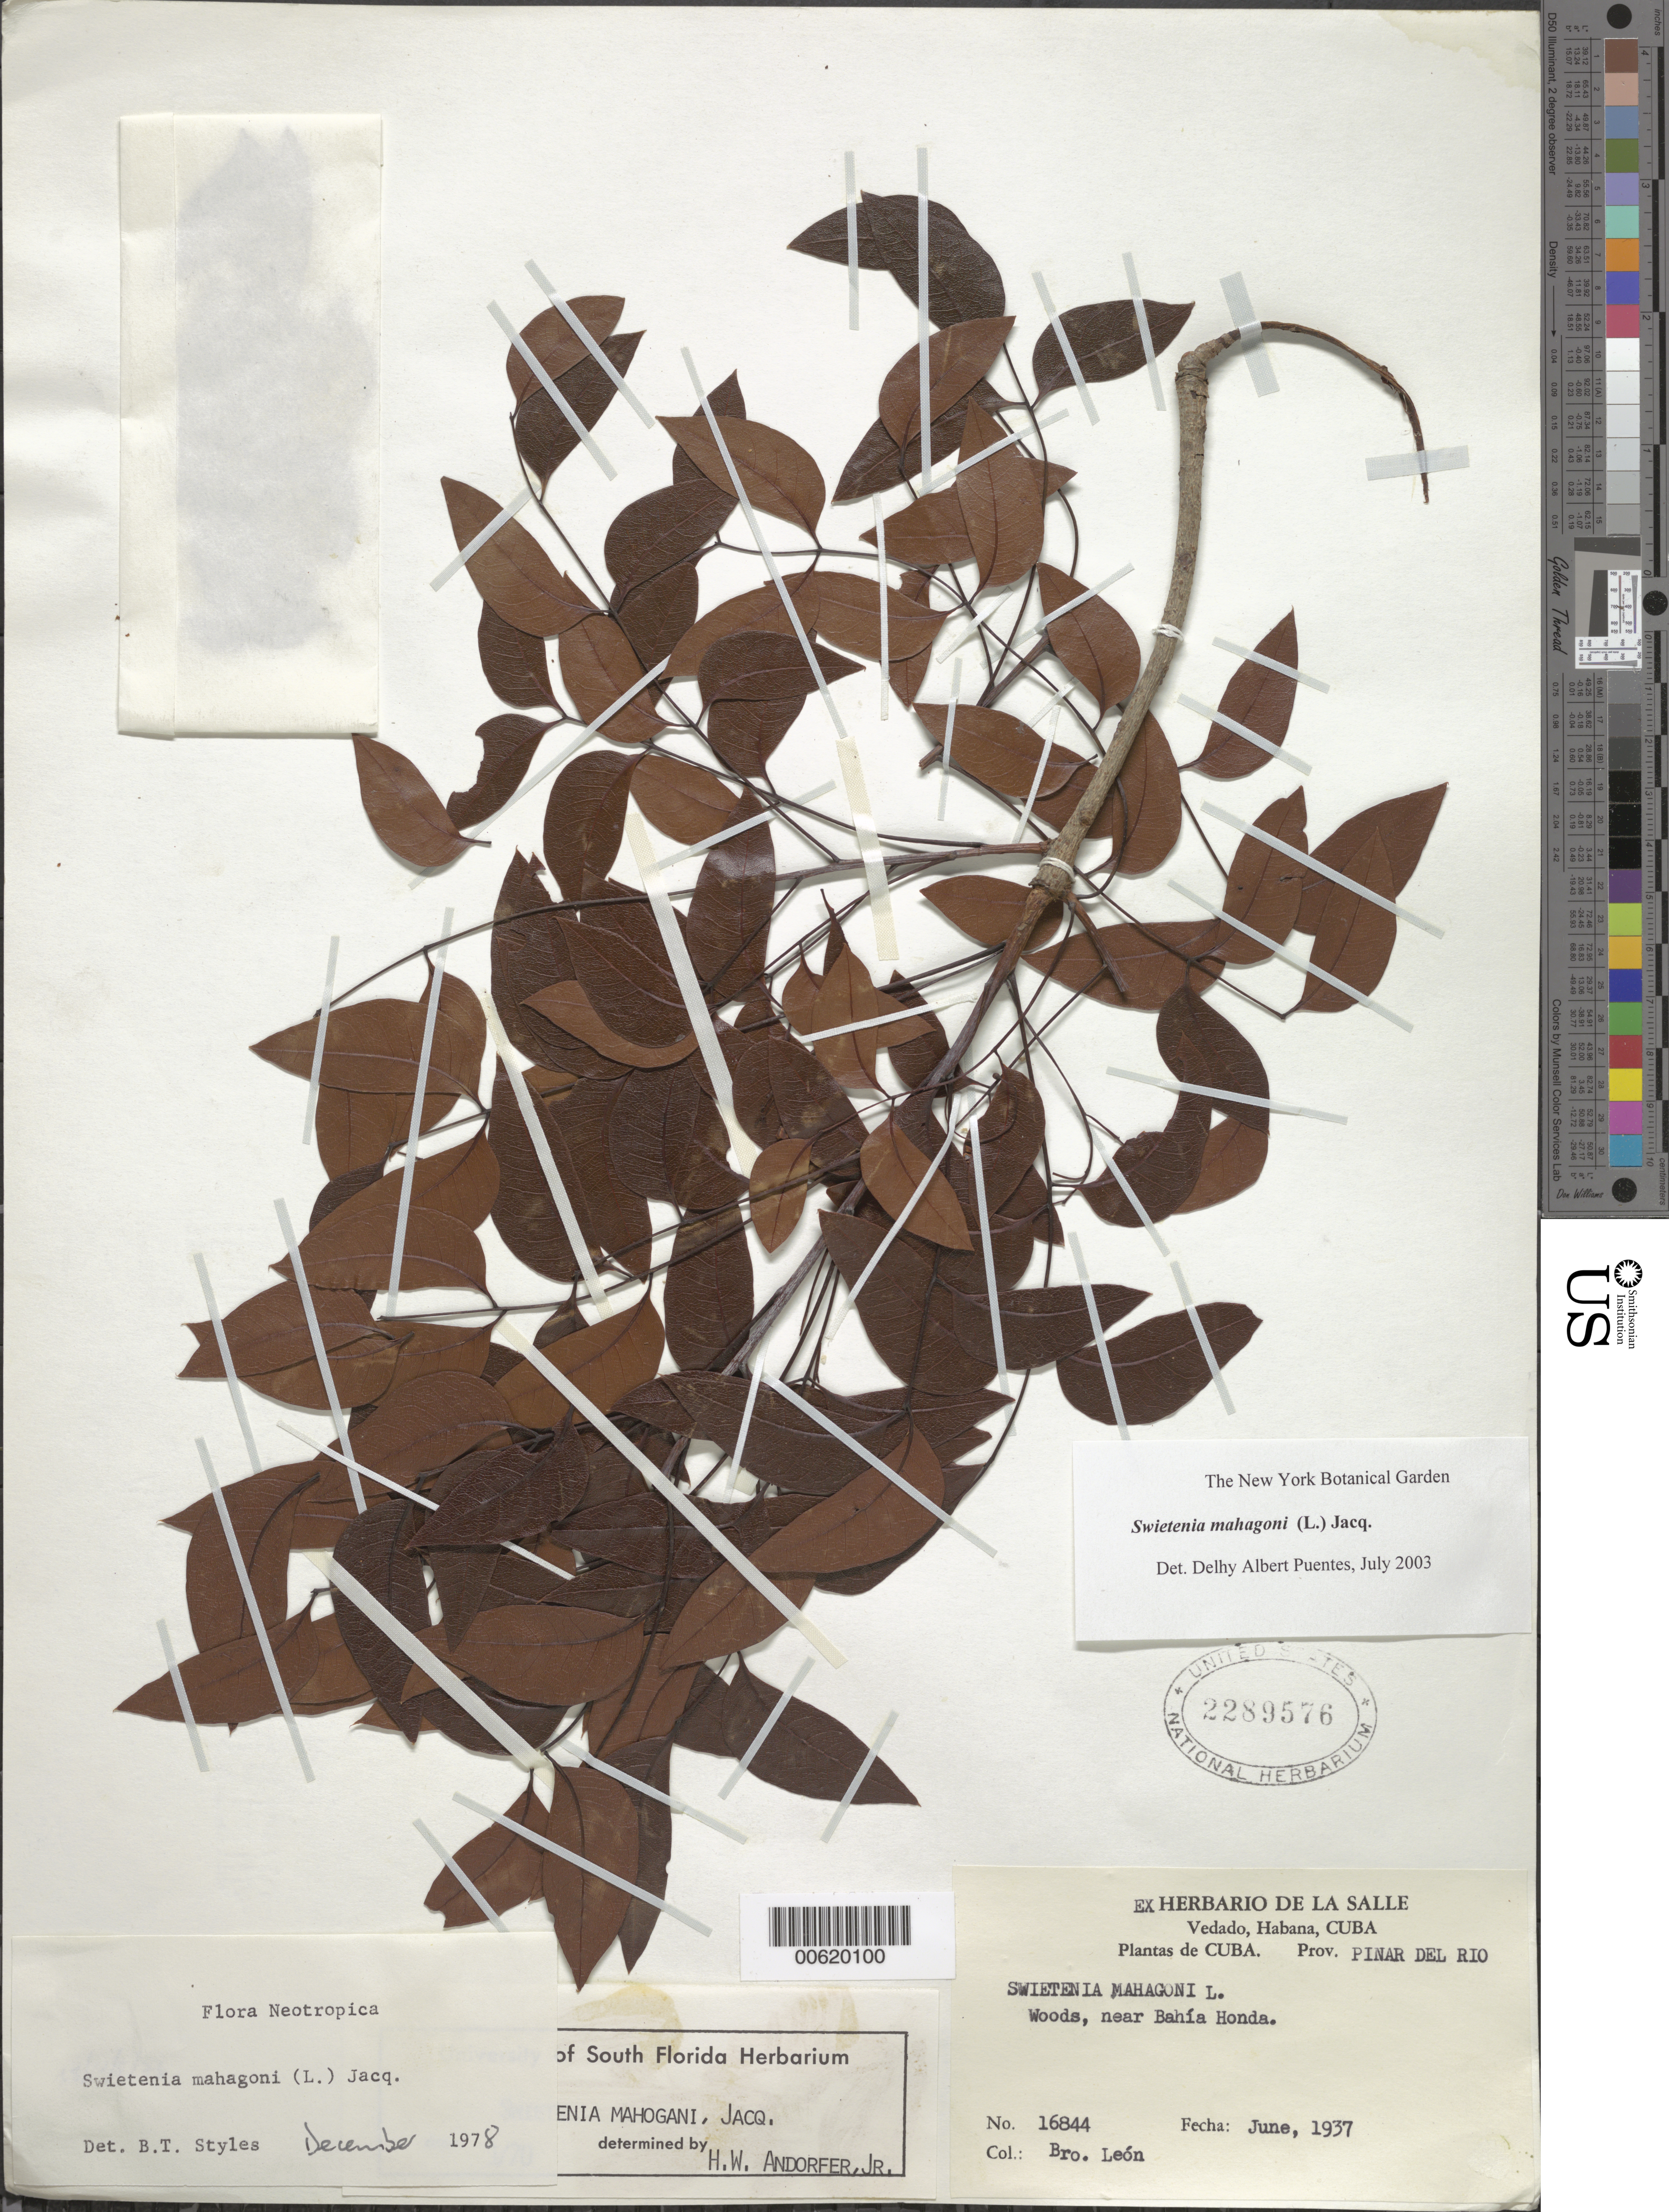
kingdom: Plantae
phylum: Tracheophyta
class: Magnoliopsida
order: Sapindales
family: Meliaceae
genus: Swietenia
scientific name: Swietenia mahagoni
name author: (L.) Jacq.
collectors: Bro. León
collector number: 16844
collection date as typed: Jun 1937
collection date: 1937-06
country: Cuba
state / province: Pinar del Río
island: Greater Antilles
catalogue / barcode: US 2289576